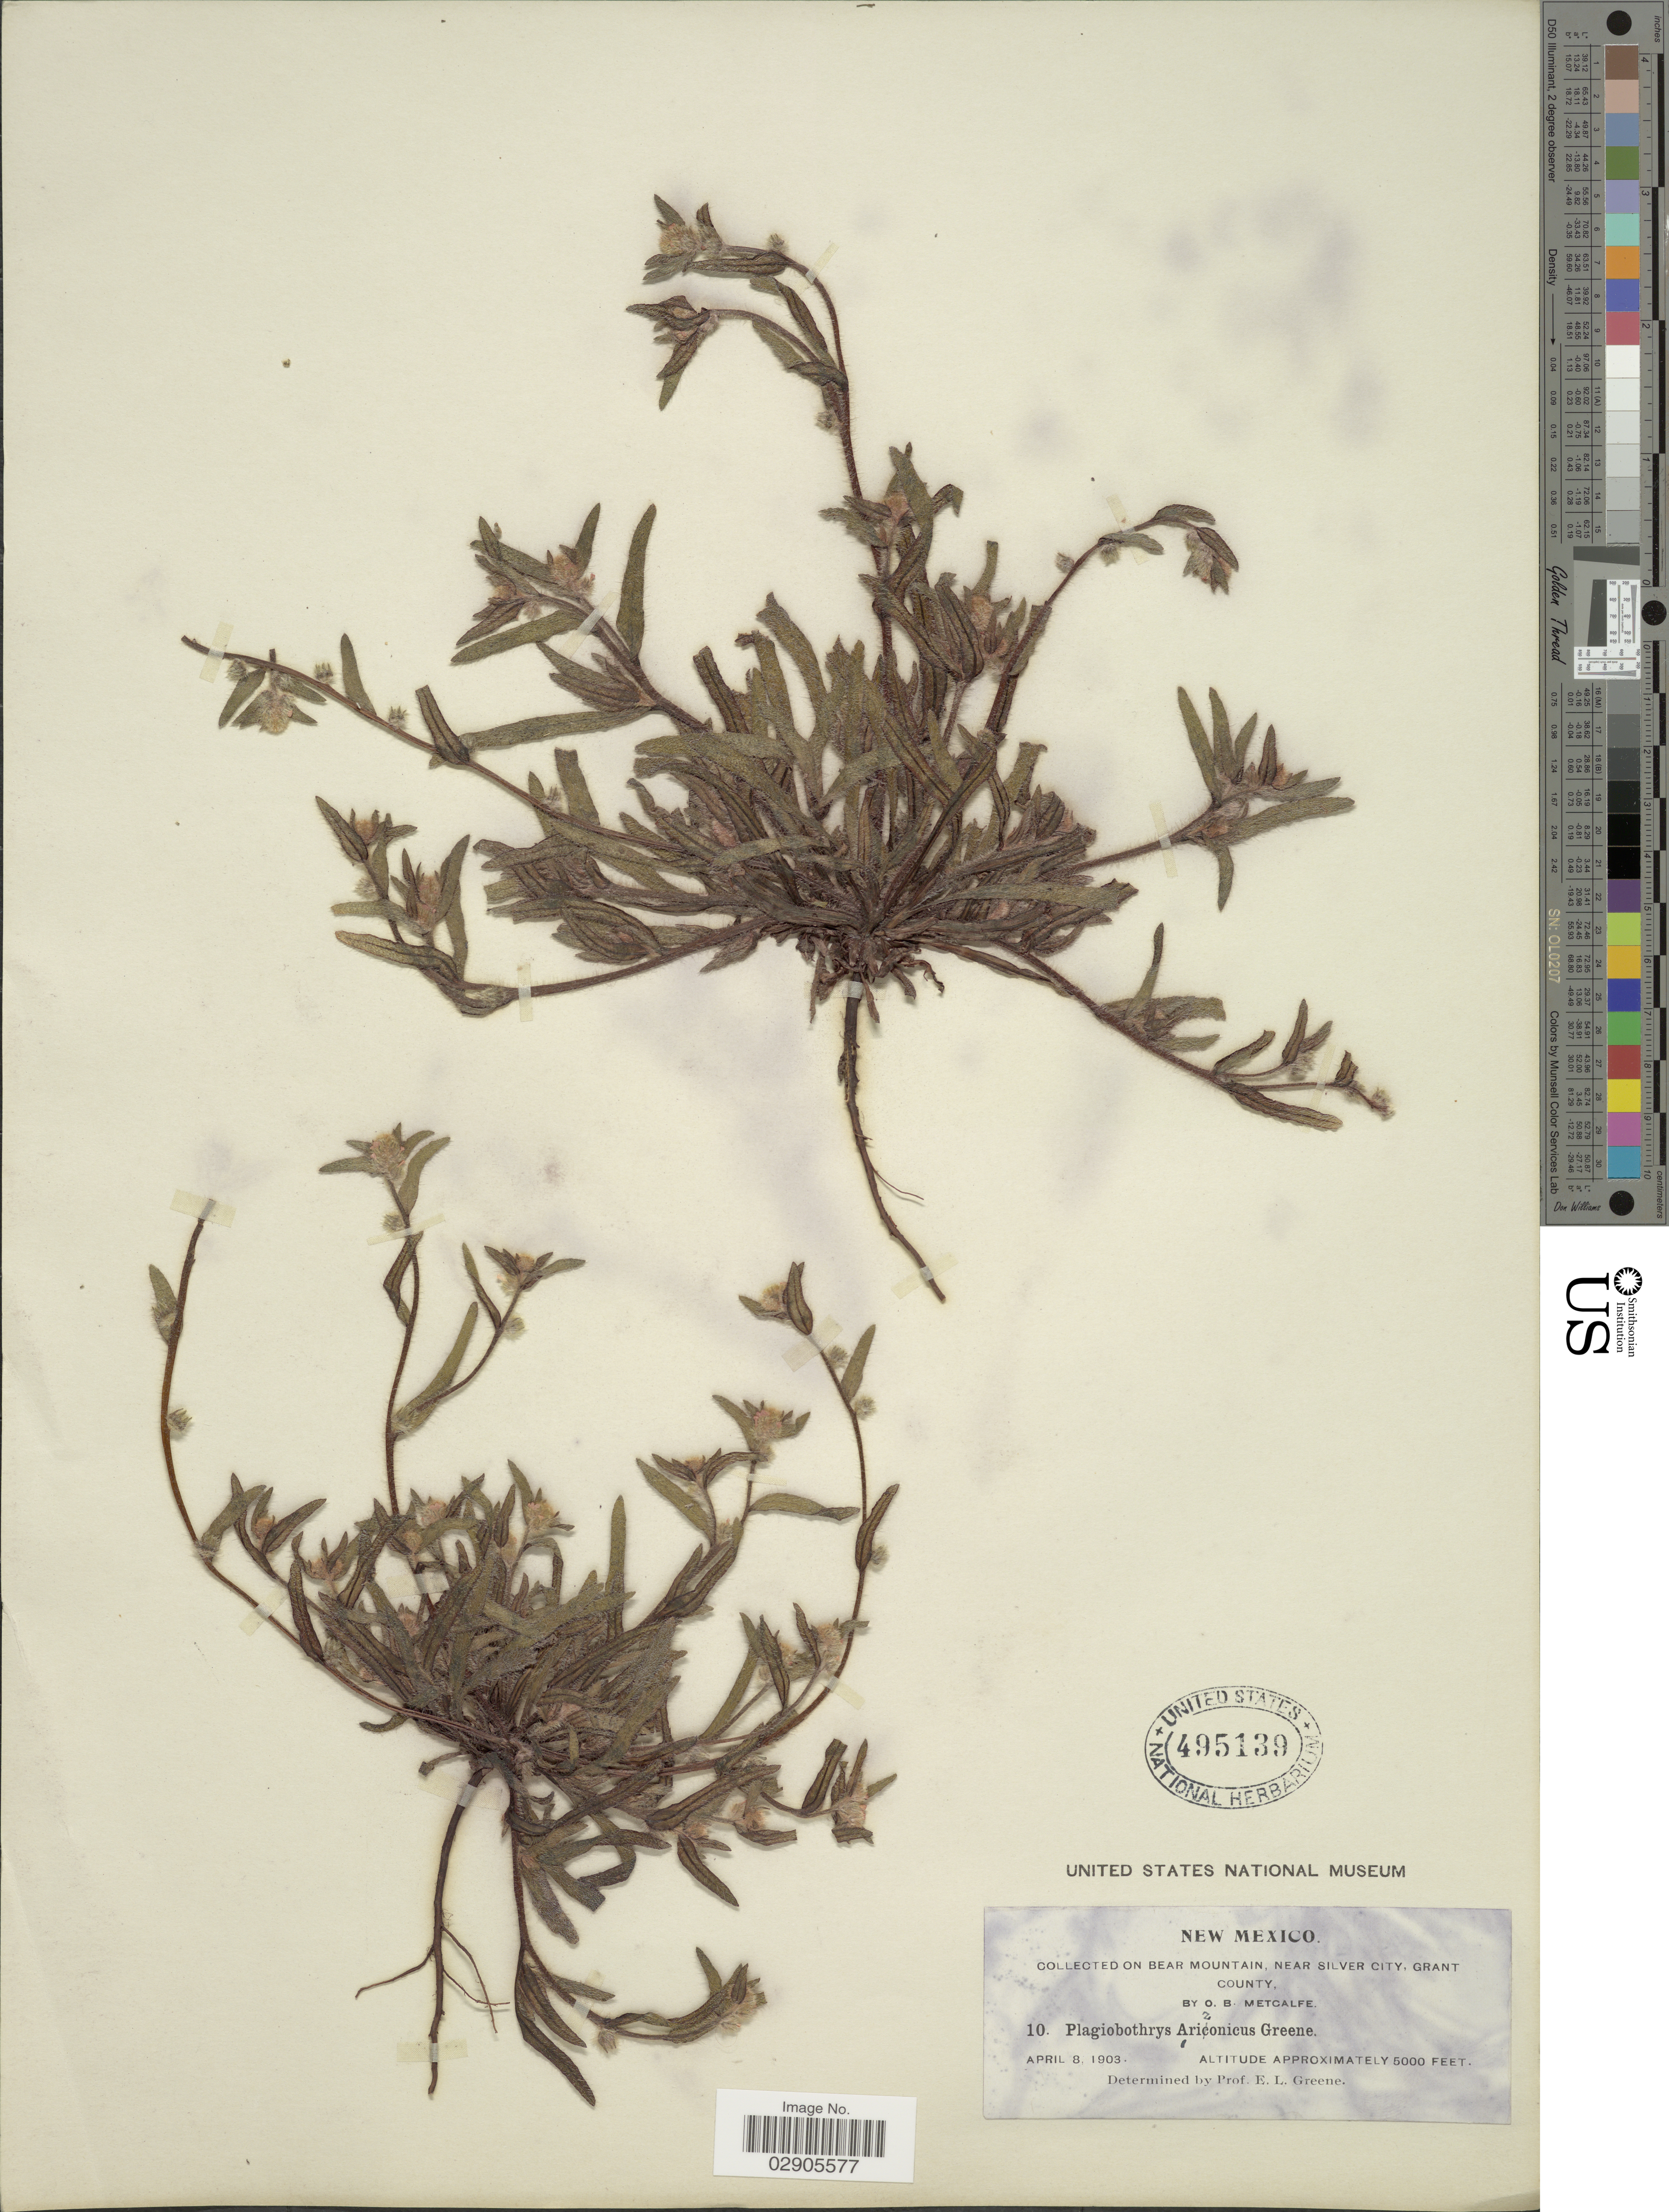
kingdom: Plantae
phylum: Tracheophyta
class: Magnoliopsida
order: Boraginales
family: Boraginaceae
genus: Plagiobothrys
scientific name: Plagiobothrys arizonicus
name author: (A. Gray) Greene ex A. Gray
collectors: O. B. Metcalfe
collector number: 10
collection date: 1903-04-08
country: United States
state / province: New Mexico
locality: On Bear Mountain, near Silver City, Grant County.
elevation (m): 1524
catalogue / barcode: US 495139